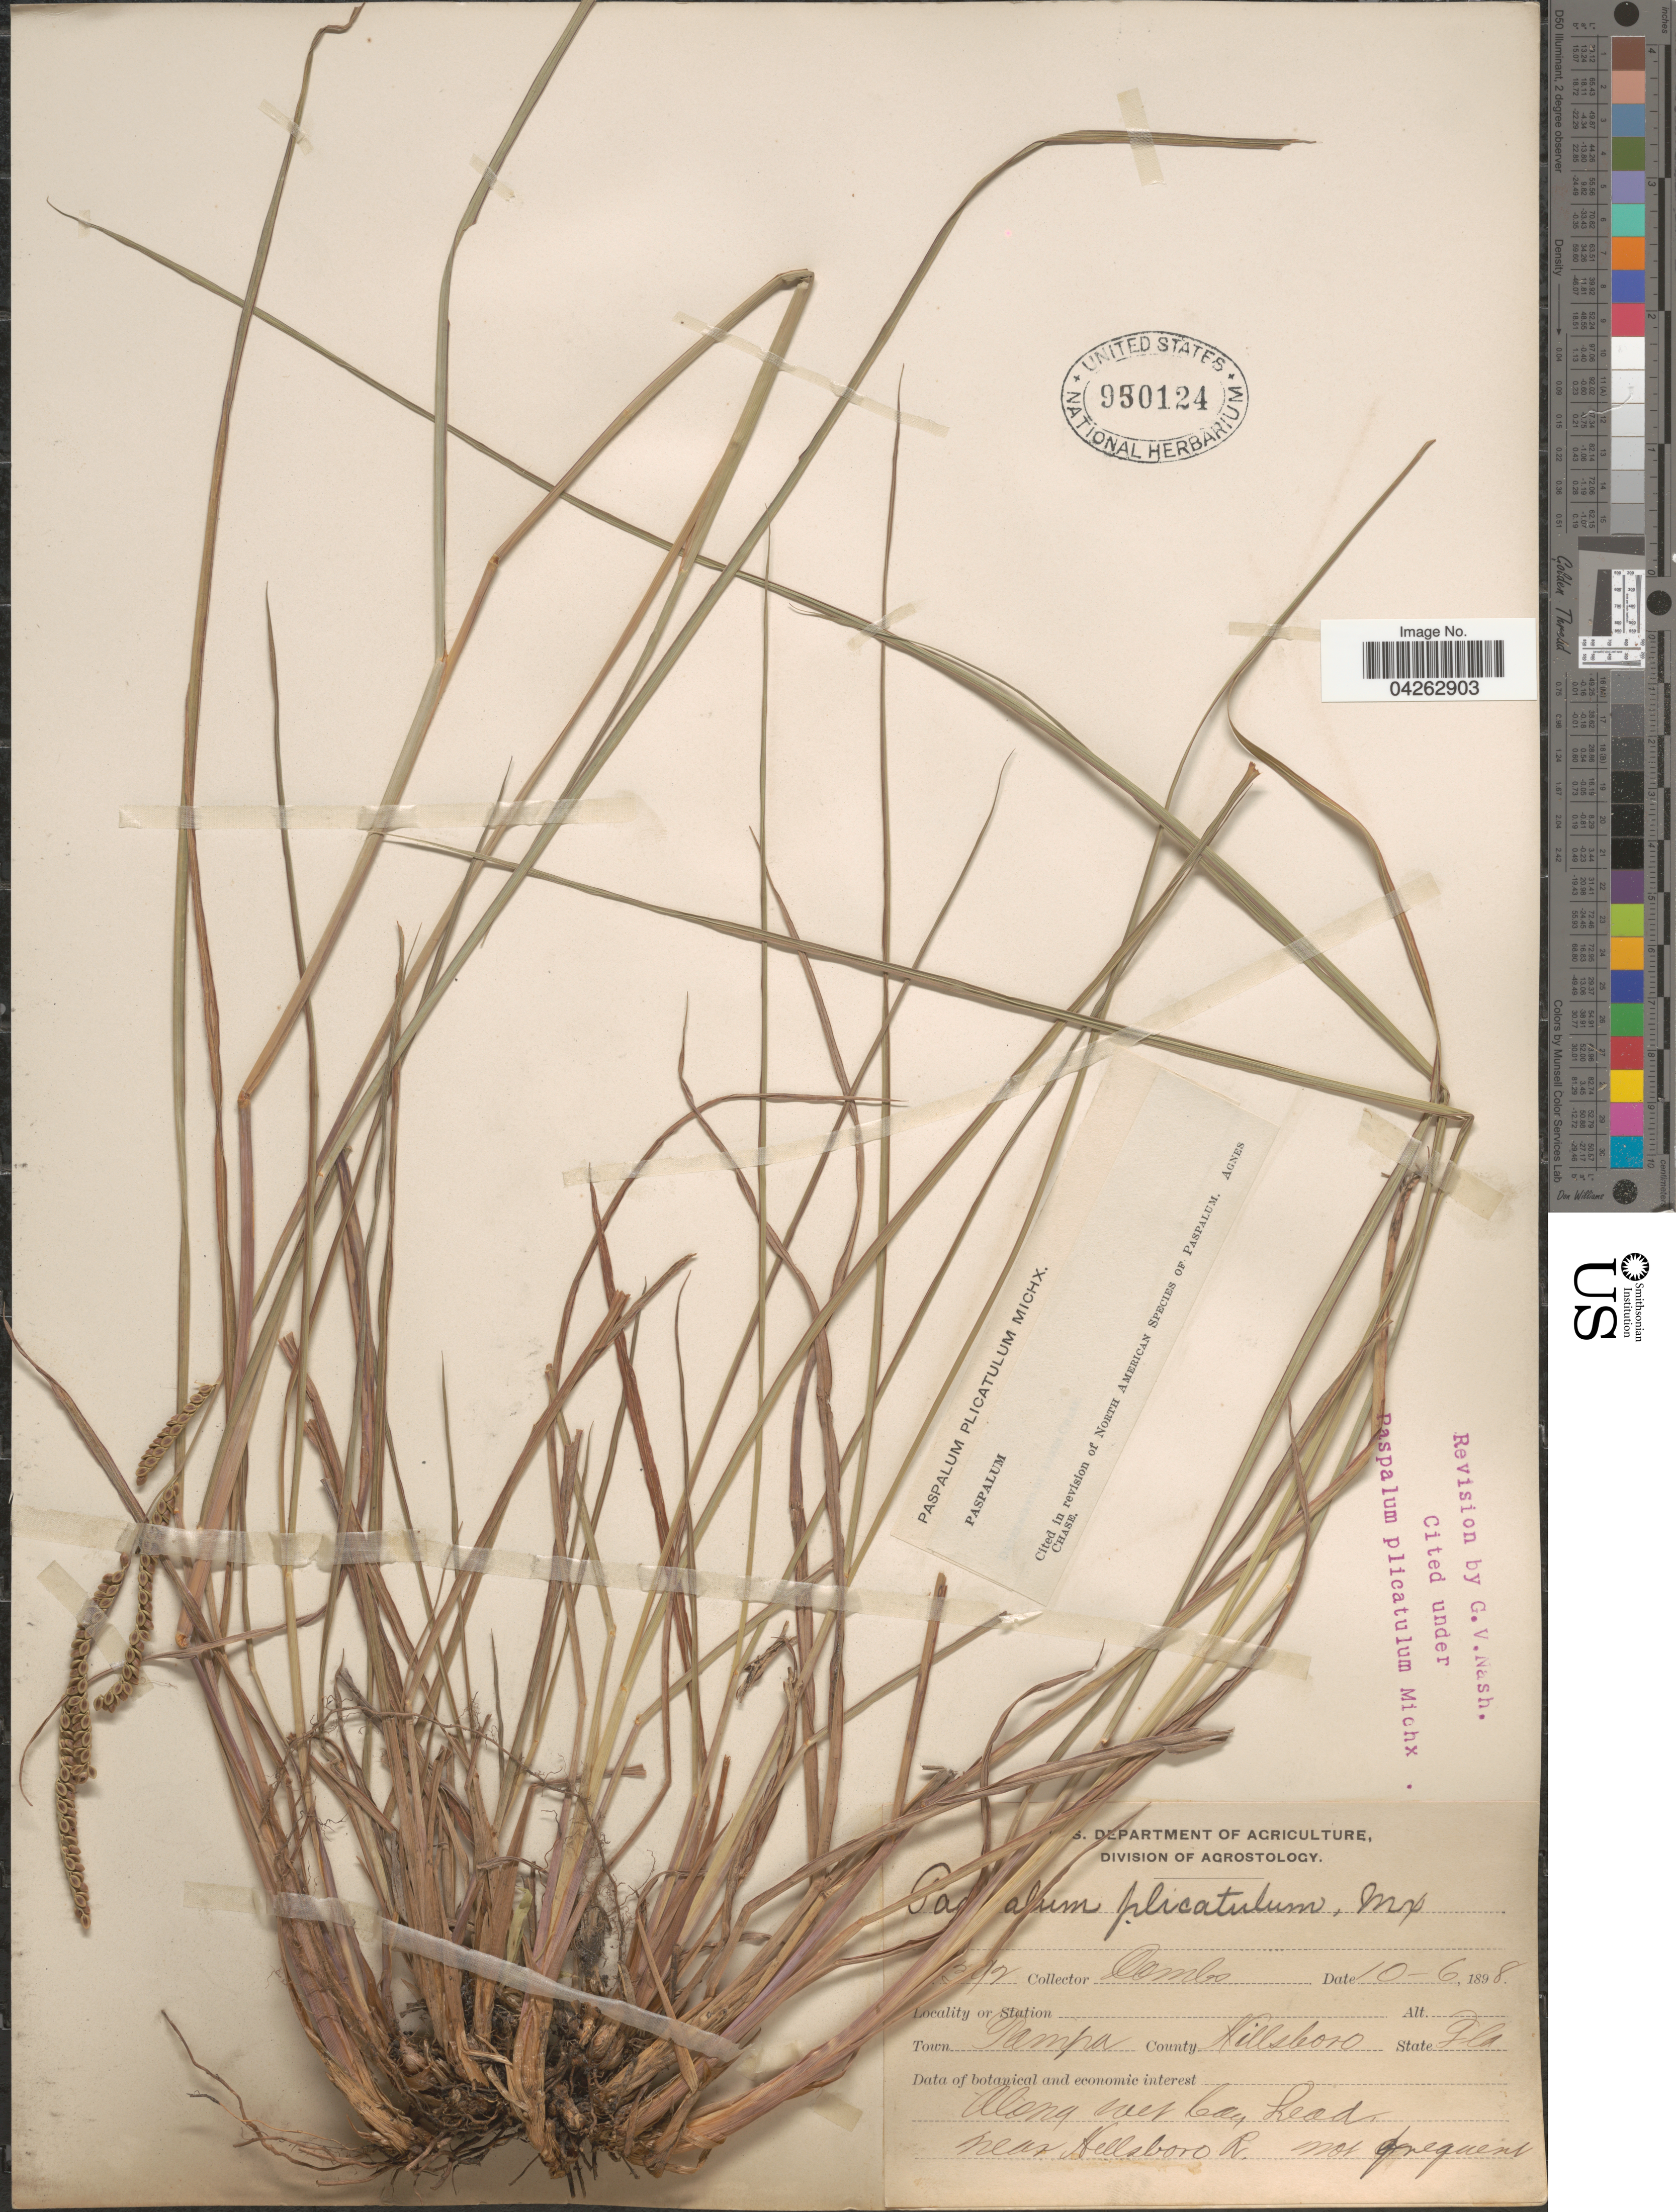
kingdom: Plantae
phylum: Tracheophyta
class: Liliopsida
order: Poales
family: Poaceae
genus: Paspalum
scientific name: Paspalum plicatulum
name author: Michx.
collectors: -. Combs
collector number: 392*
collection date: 1898-10-06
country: United States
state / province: Florida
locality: Town Tampa. County Hillsboro. Along wet bay head near Hillsboro R.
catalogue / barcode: US 950124